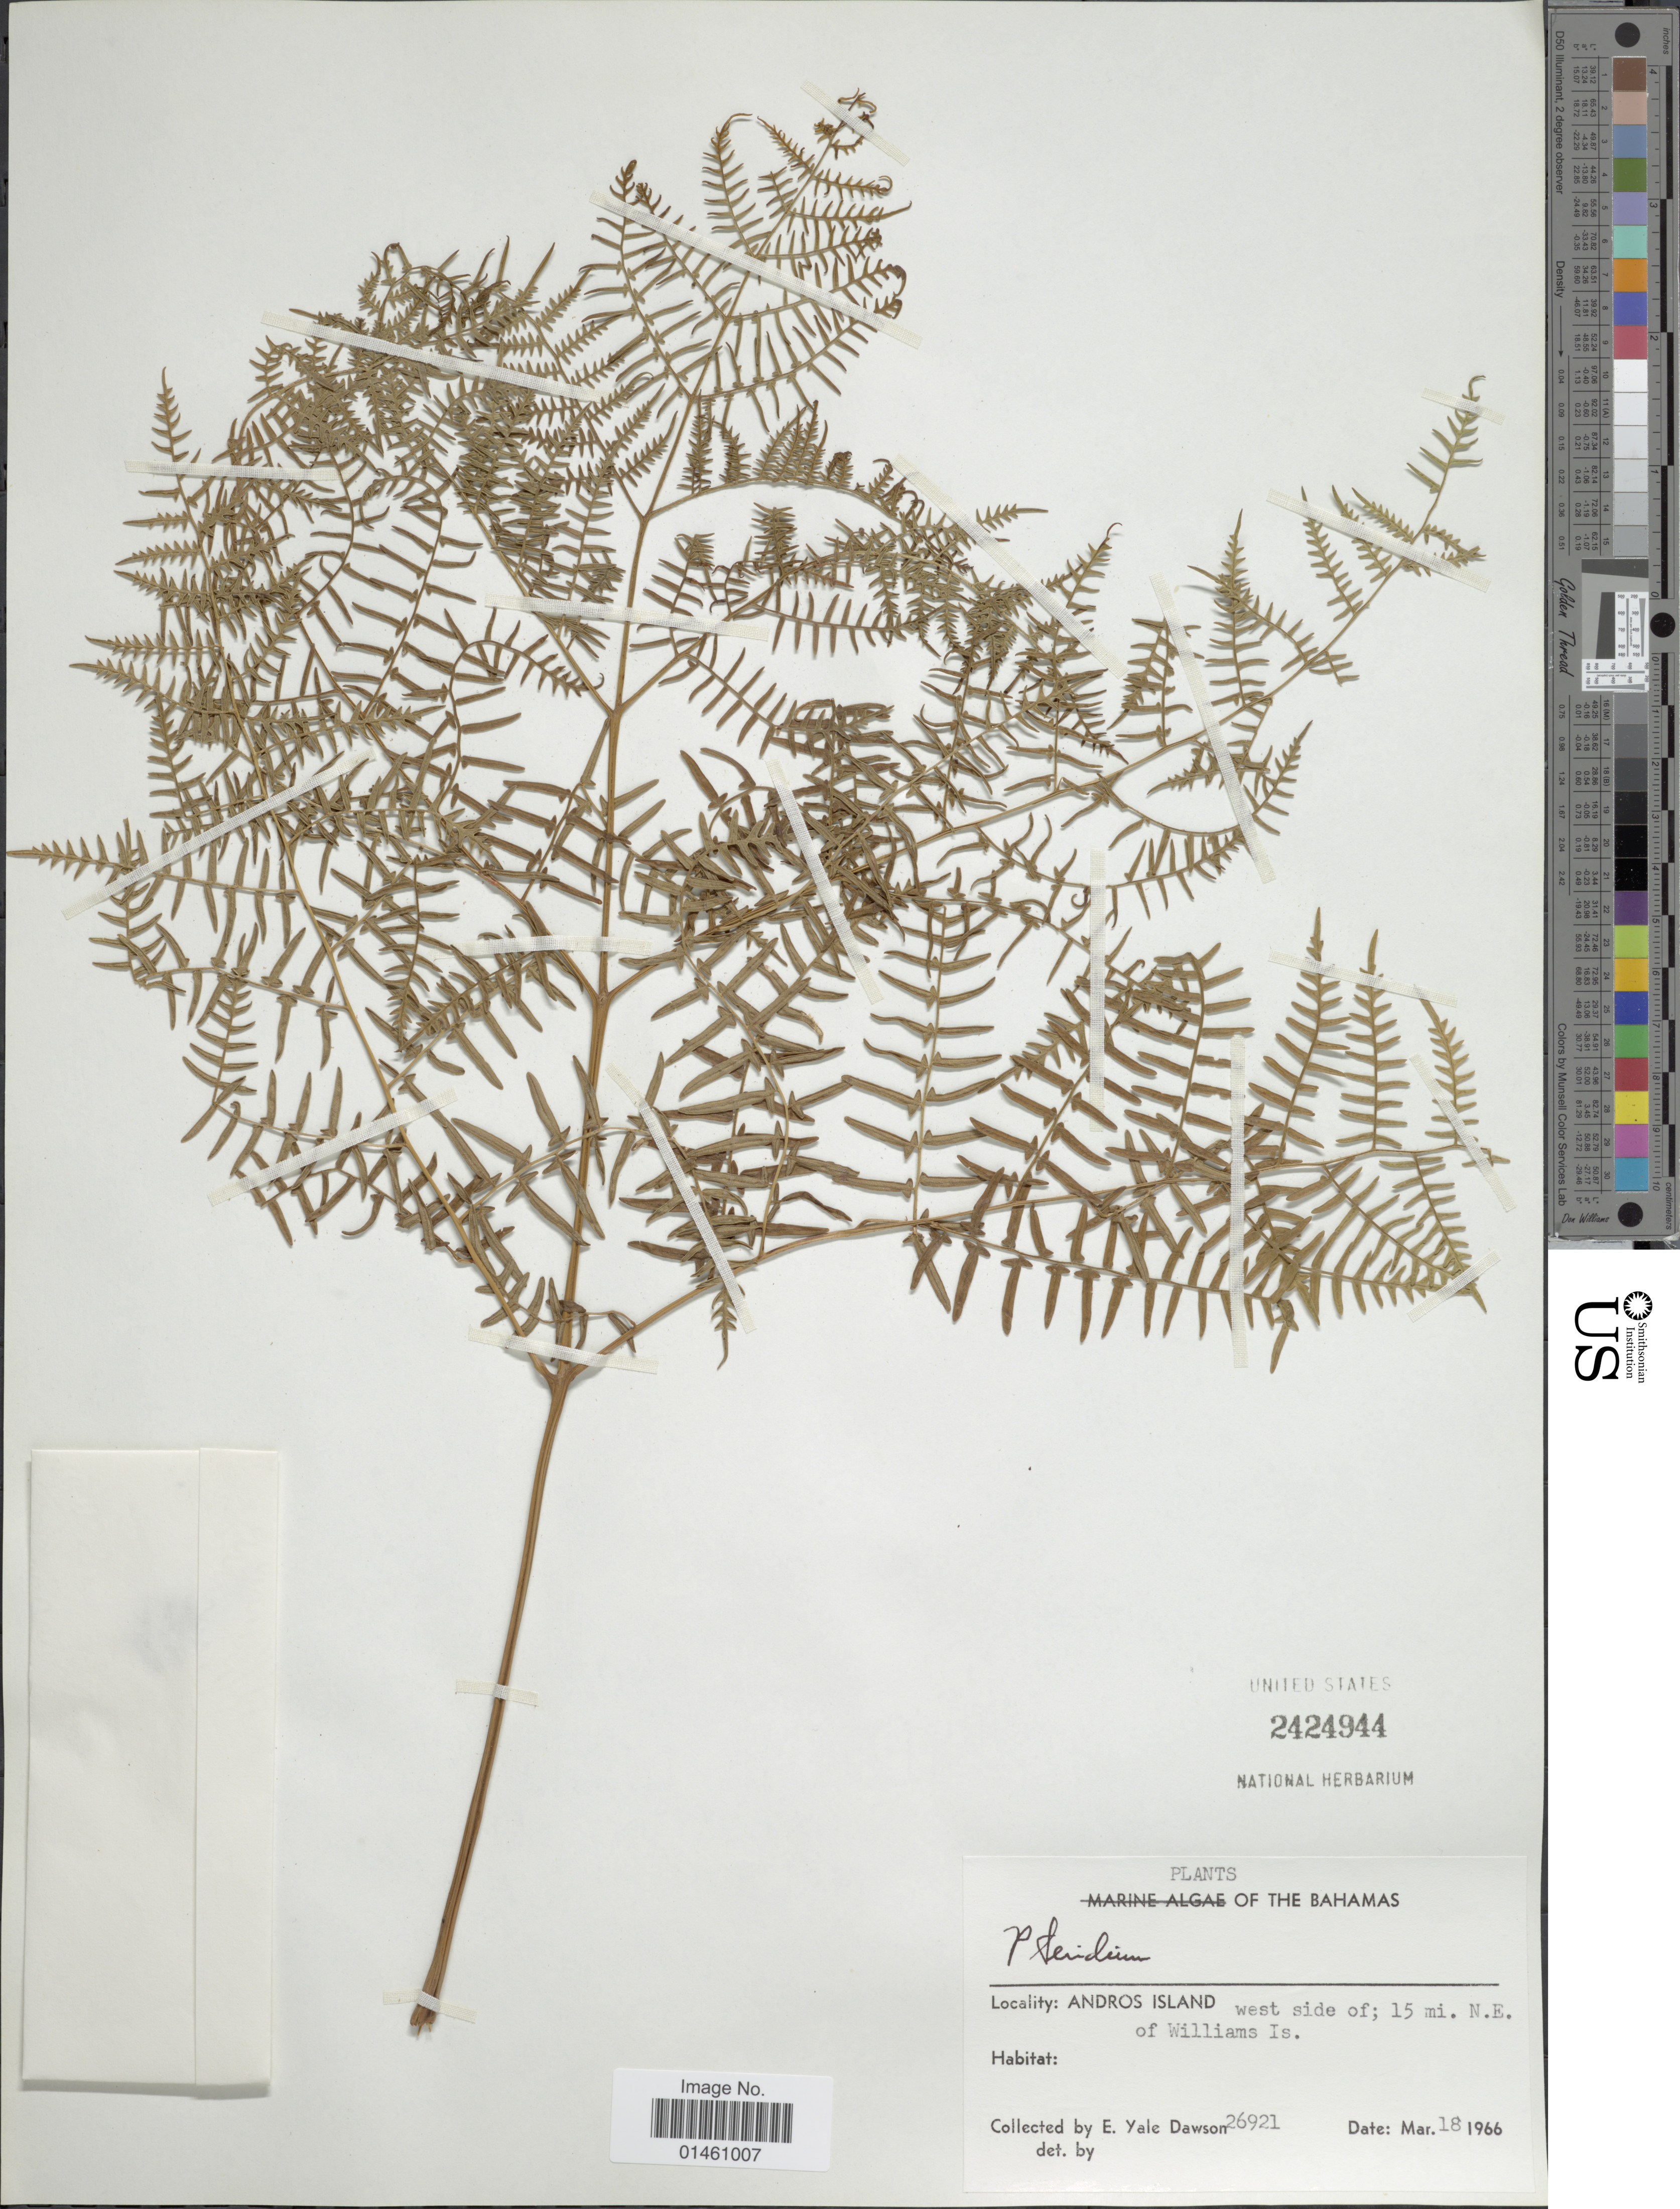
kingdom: Plantae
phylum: Tracheophyta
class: Polypodiopsida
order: Polypodiales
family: Dennstaedtiaceae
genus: Pteridium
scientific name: Pteridium caudatum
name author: (L.) Maxon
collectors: N. Yensen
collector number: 26921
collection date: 1966-03-18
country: Bahamas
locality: Andos Island, west side of; 15 mi. N.E. of Williams Is.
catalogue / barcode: US 2424944